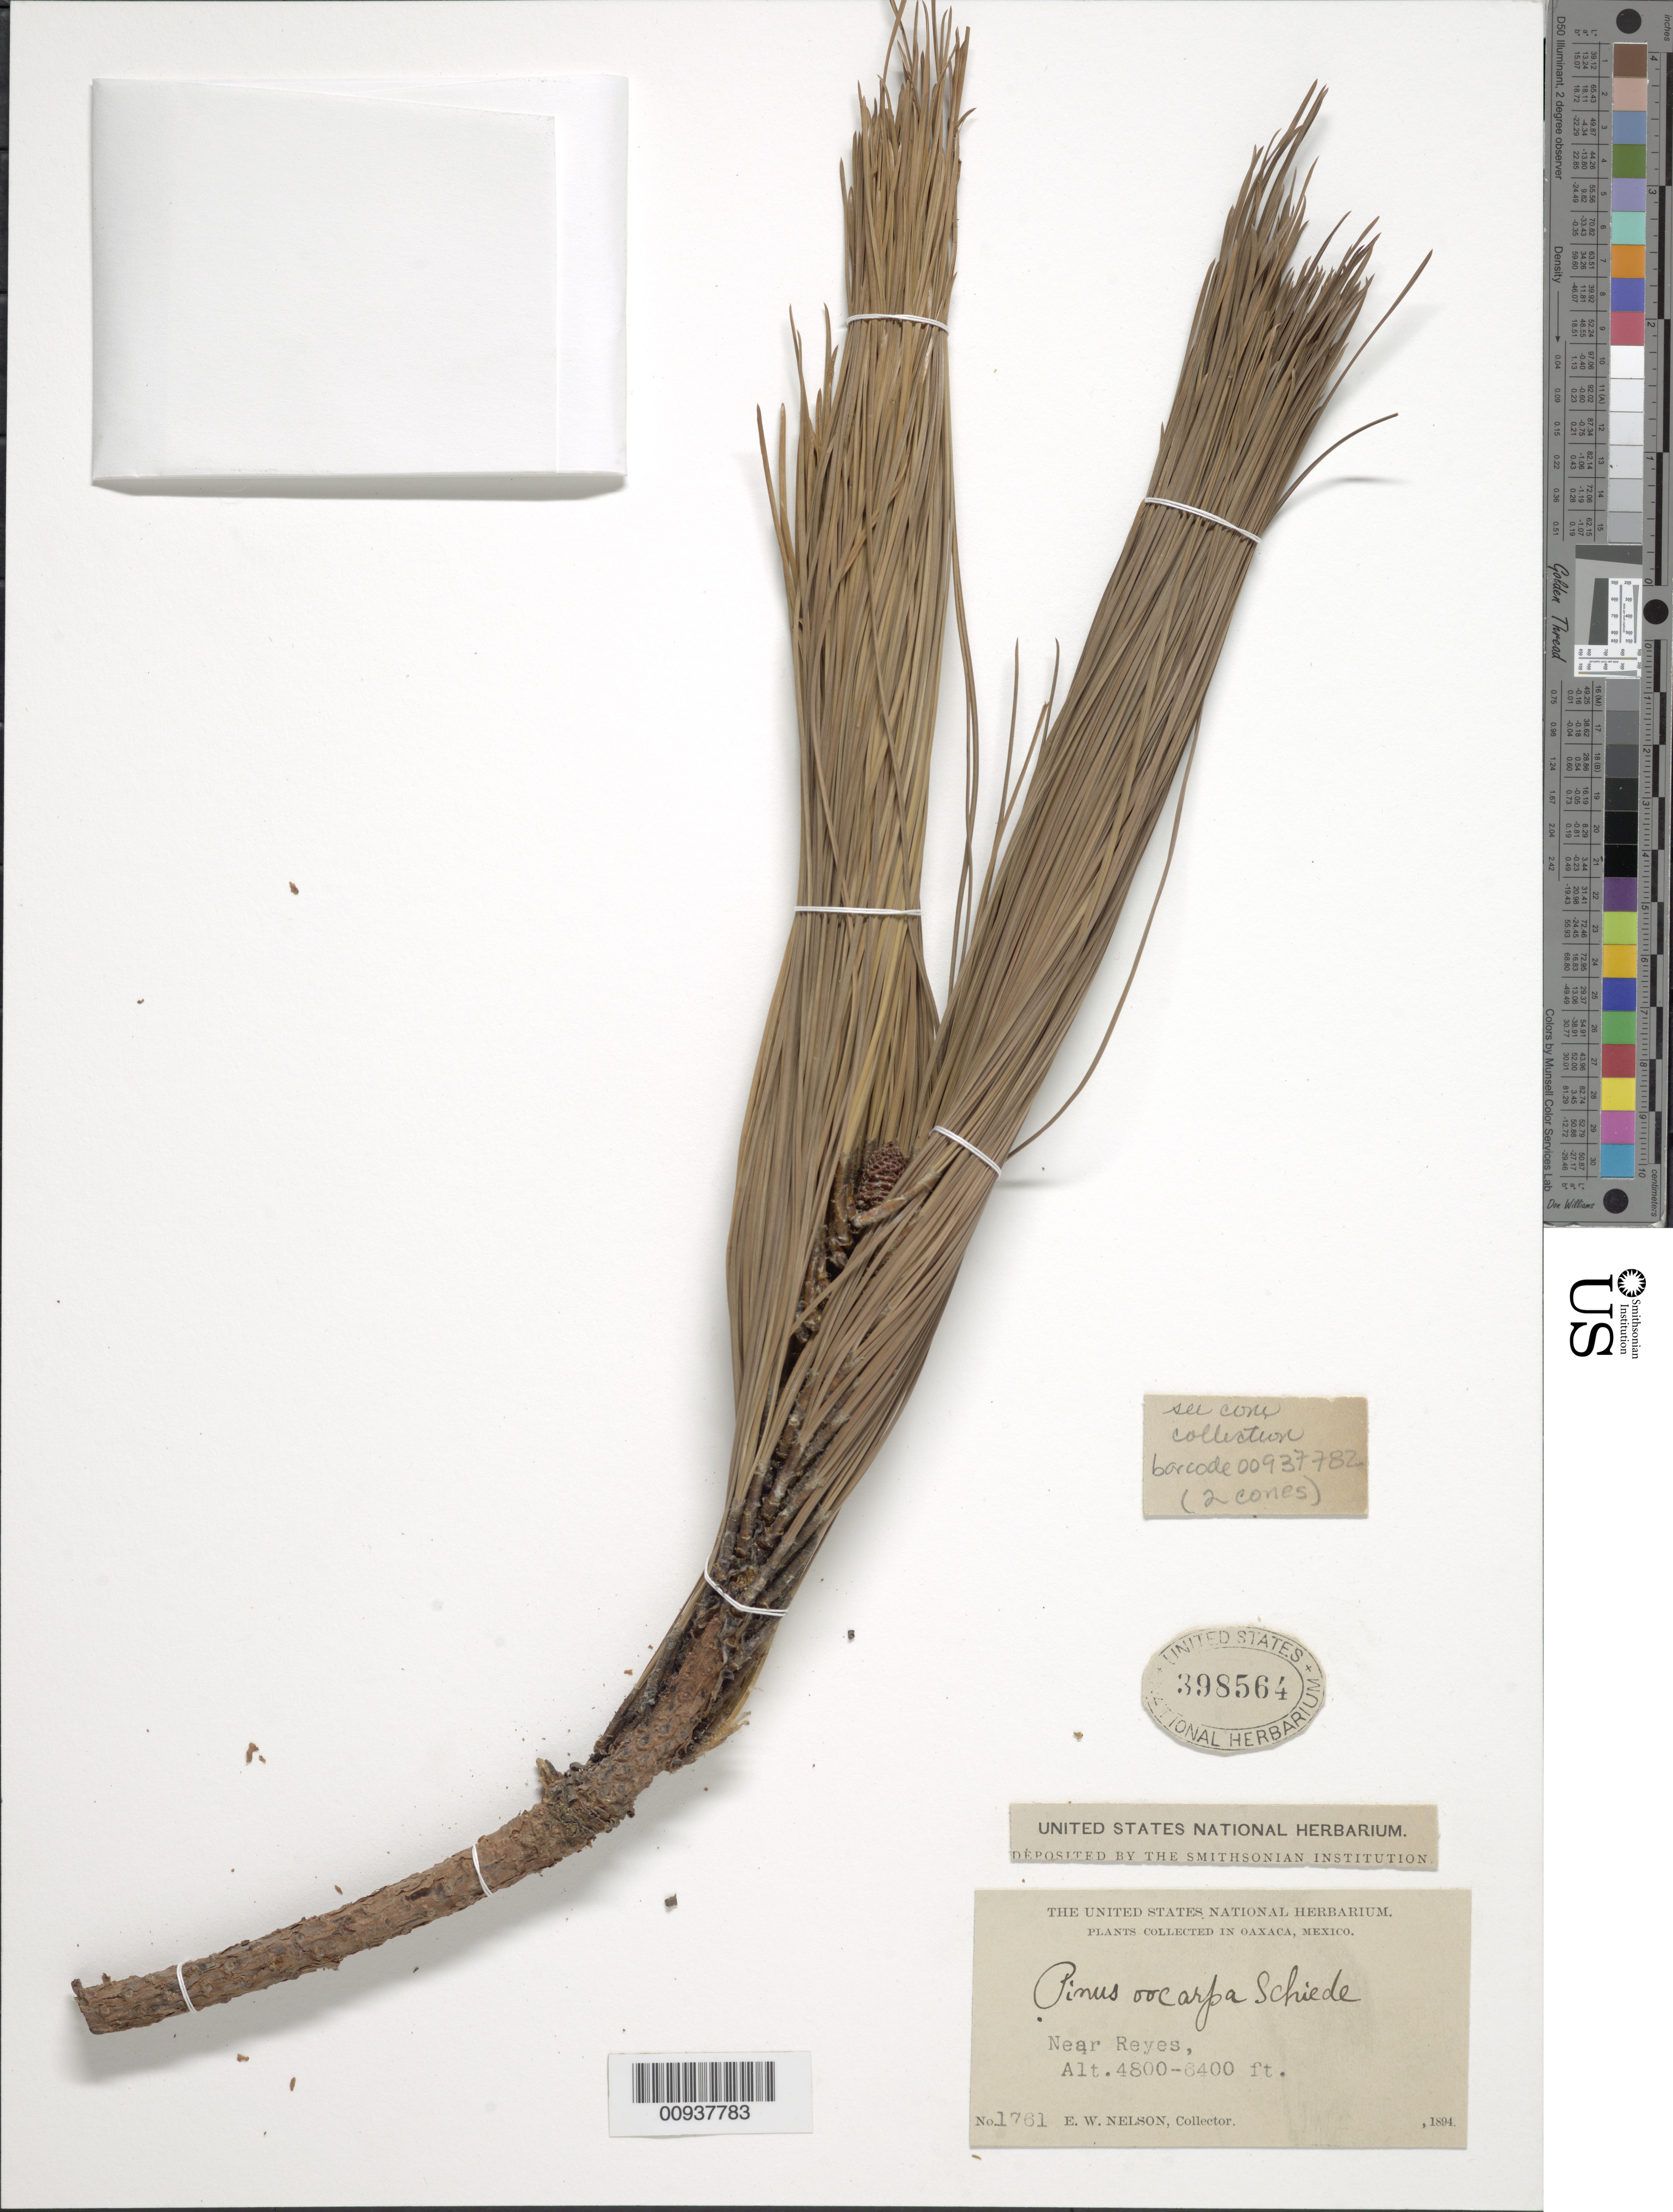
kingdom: Plantae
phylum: Tracheophyta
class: Pinopsida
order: Pinales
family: Pinaceae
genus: Pinus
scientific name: Pinus oocarpa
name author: Schiede ex Schltdl.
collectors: E. W. Nelson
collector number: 1761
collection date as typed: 1894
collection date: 1894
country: Mexico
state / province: Oaxaca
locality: Near Reyes.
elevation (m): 1463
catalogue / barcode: US 398564